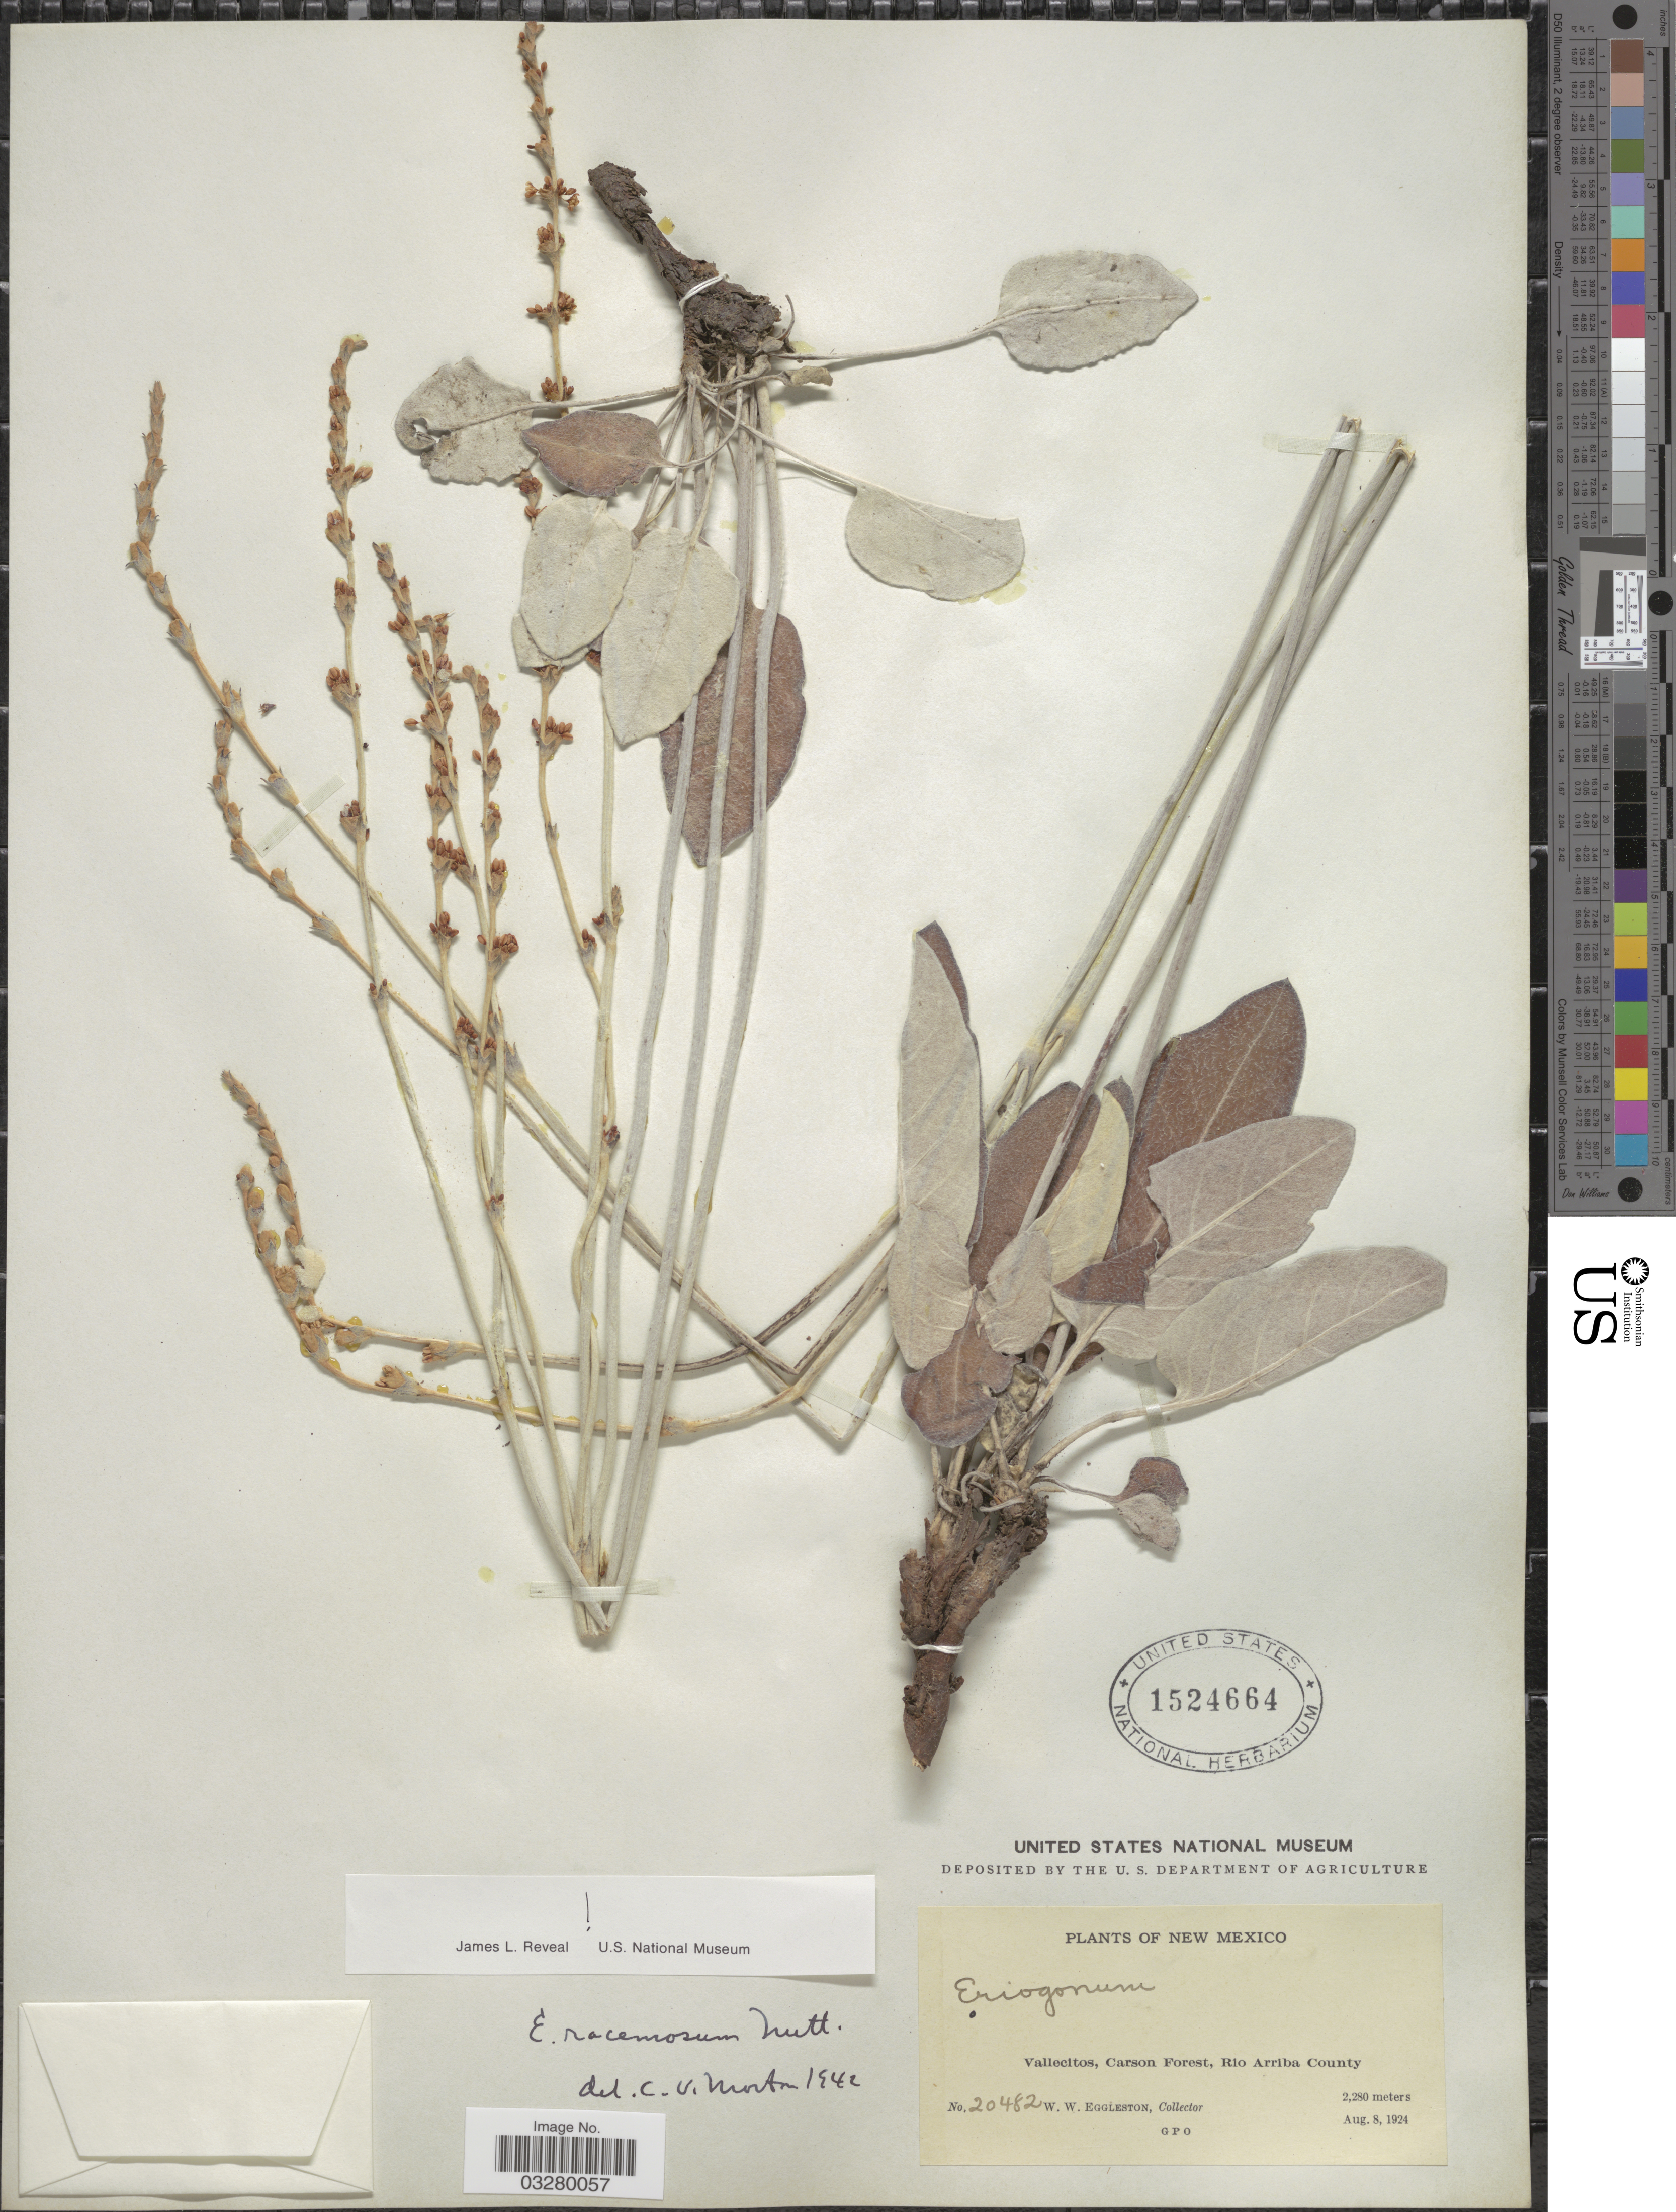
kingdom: Plantae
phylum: Tracheophyta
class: Magnoliopsida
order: Caryophyllales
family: Polygonaceae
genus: Eriogonum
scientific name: Eriogonum racemosum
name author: Nutt.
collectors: W. W. Eggleston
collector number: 20482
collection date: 1924-08-08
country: United States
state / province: New Mexico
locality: Vallecitos, Carson Forest, Rio Arriba County.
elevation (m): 2280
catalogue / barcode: US 1524664